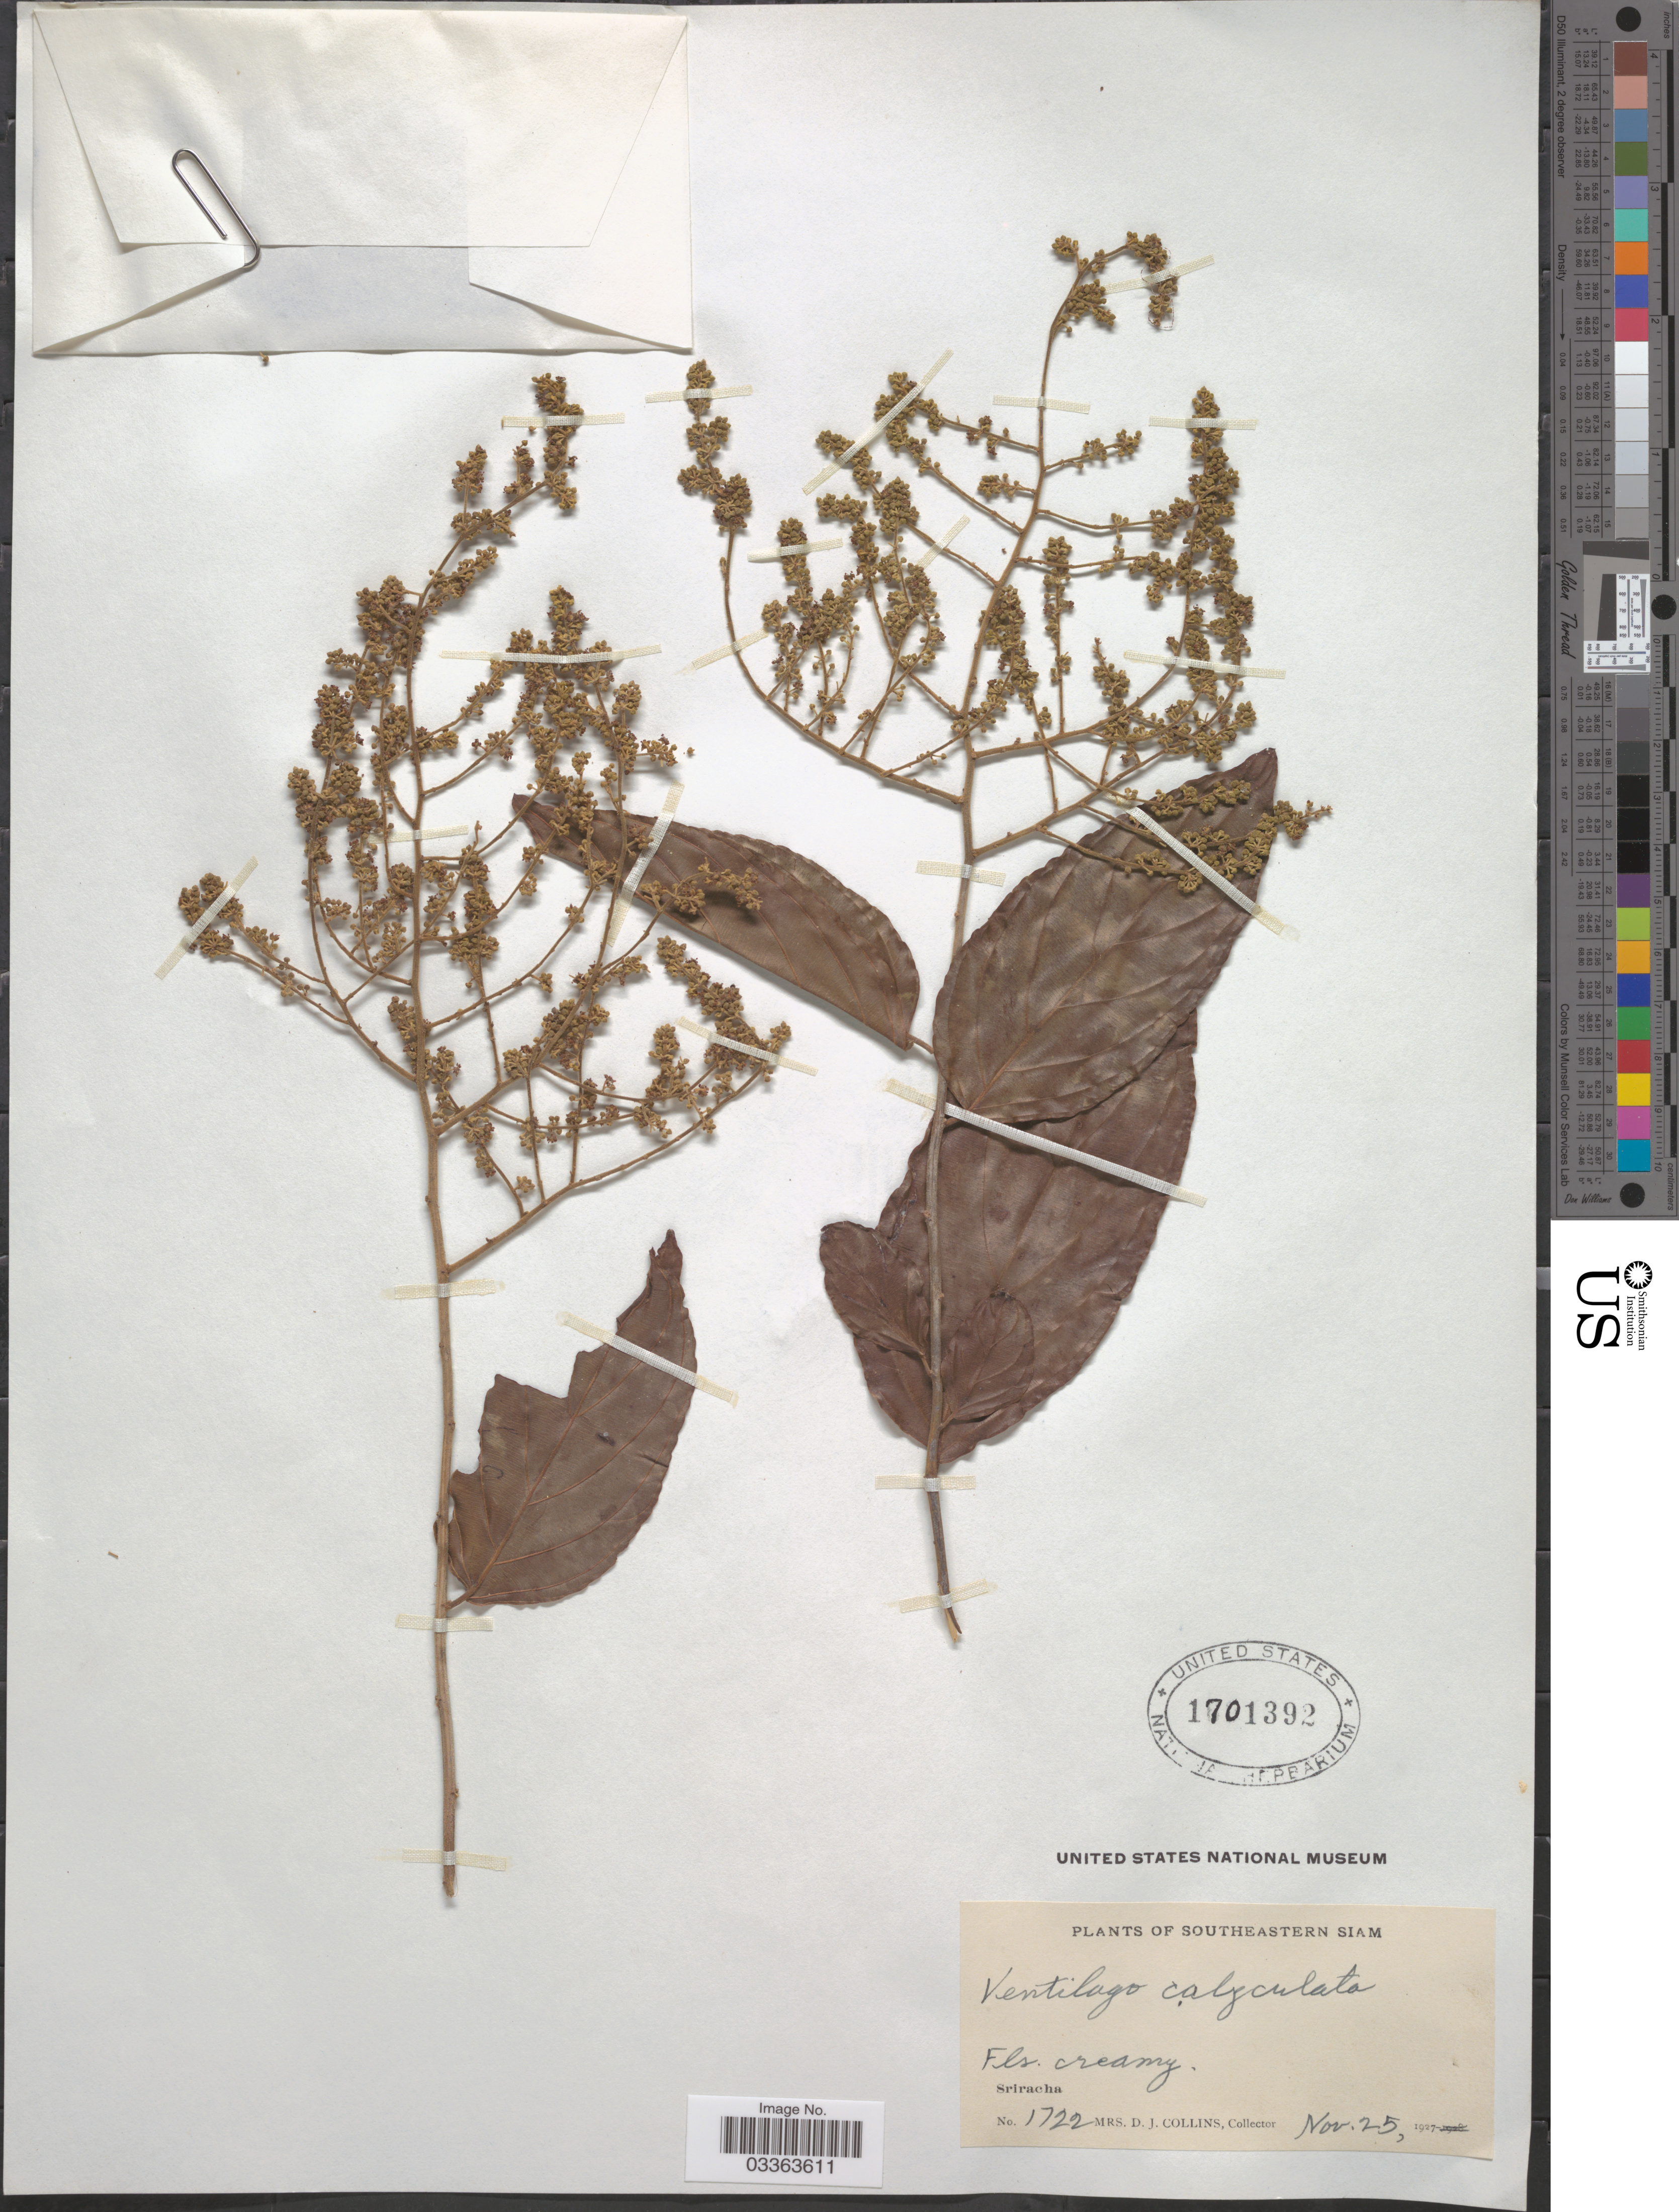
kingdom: Plantae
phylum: Tracheophyta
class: Magnoliopsida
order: Rosales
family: Rhamnaceae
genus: Ventilago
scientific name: Ventilago calyculata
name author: Tul.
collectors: Mrs. D. J. Collins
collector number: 1722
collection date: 1927-11-25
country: Thailand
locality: Southeastern Siam. Sriracha.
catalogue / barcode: US 1701392